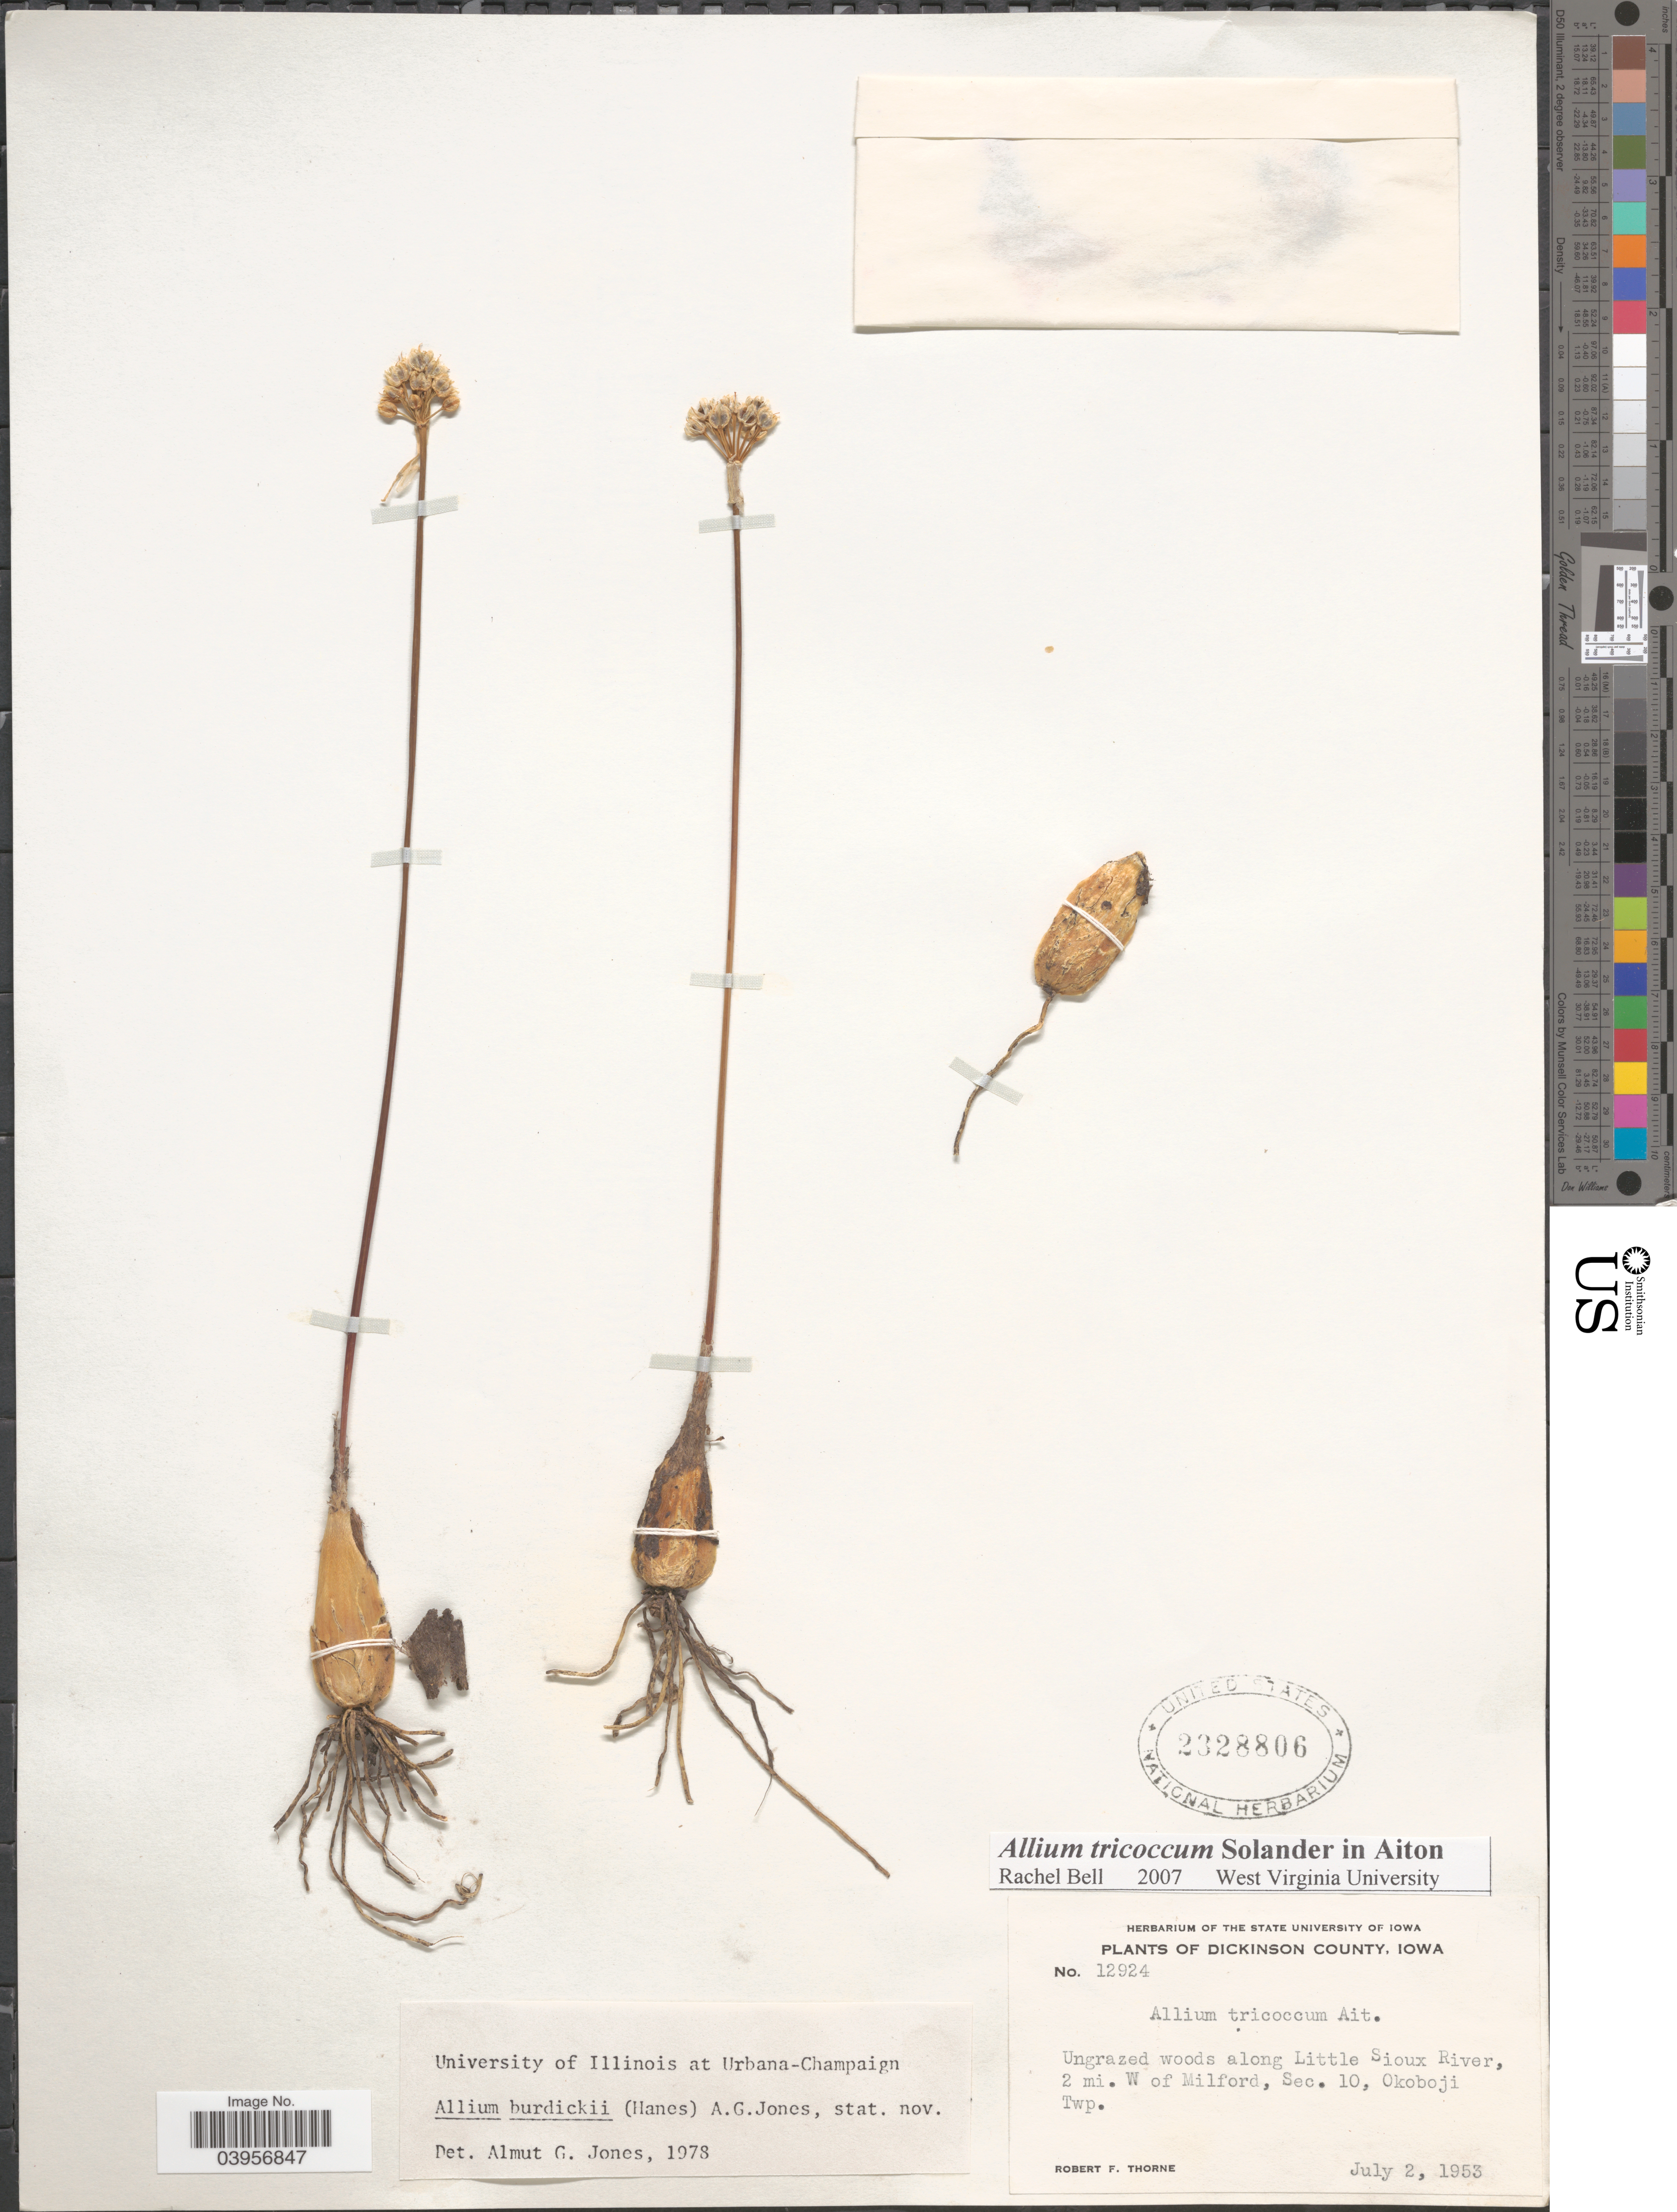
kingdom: Plantae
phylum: Tracheophyta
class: Liliopsida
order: Asparagales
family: Amaryllidaceae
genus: Allium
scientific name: Allium tricoccum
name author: Aiton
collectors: R. F. Thorne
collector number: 12924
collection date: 1953-07-02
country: United States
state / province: Iowa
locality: Dickinson County. Ungrazed woods along Little Sioux River, 2 mi. W of Milford, Sec. 10, Okoboji Twp.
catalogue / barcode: US 2328806